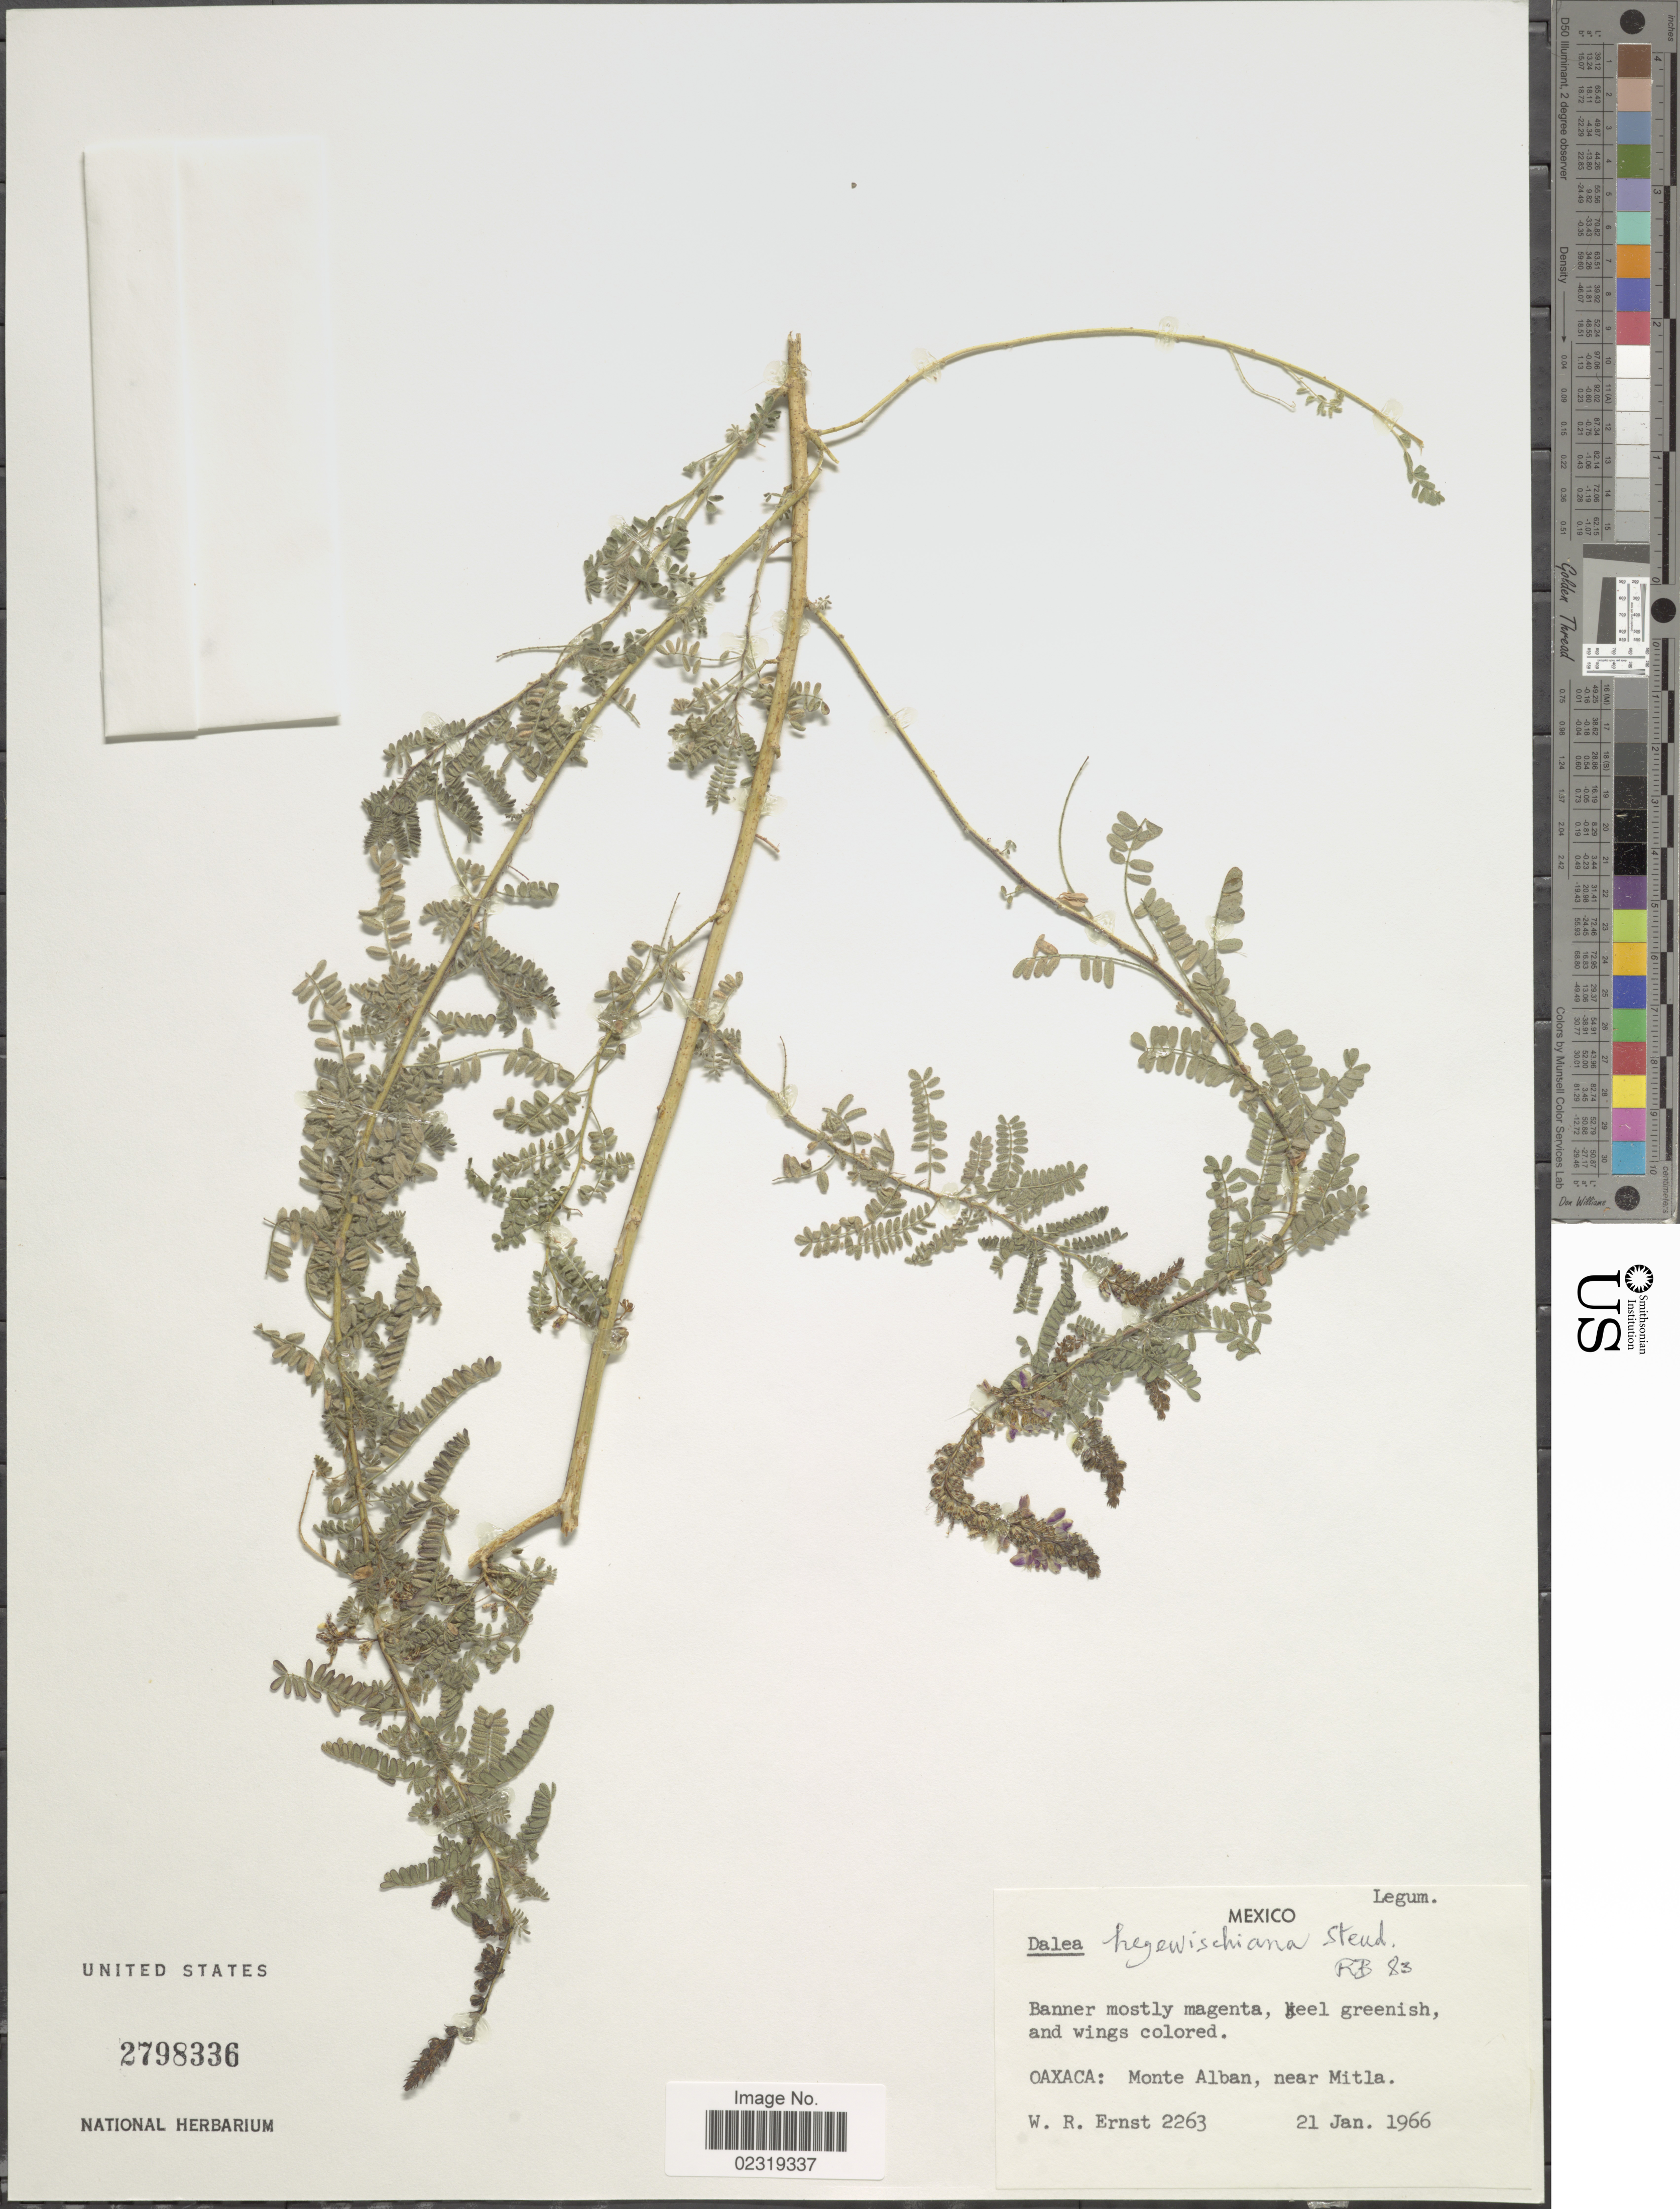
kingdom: Plantae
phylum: Tracheophyta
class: Magnoliopsida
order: Fabales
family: Fabaceae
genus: Dalea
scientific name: Dalea hegewischiana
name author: Steud.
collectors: W. R. Ernst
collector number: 2263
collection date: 1966-01-21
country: Mexico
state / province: Oaxaca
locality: Monte Alban, near Mitla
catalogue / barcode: US 2798336